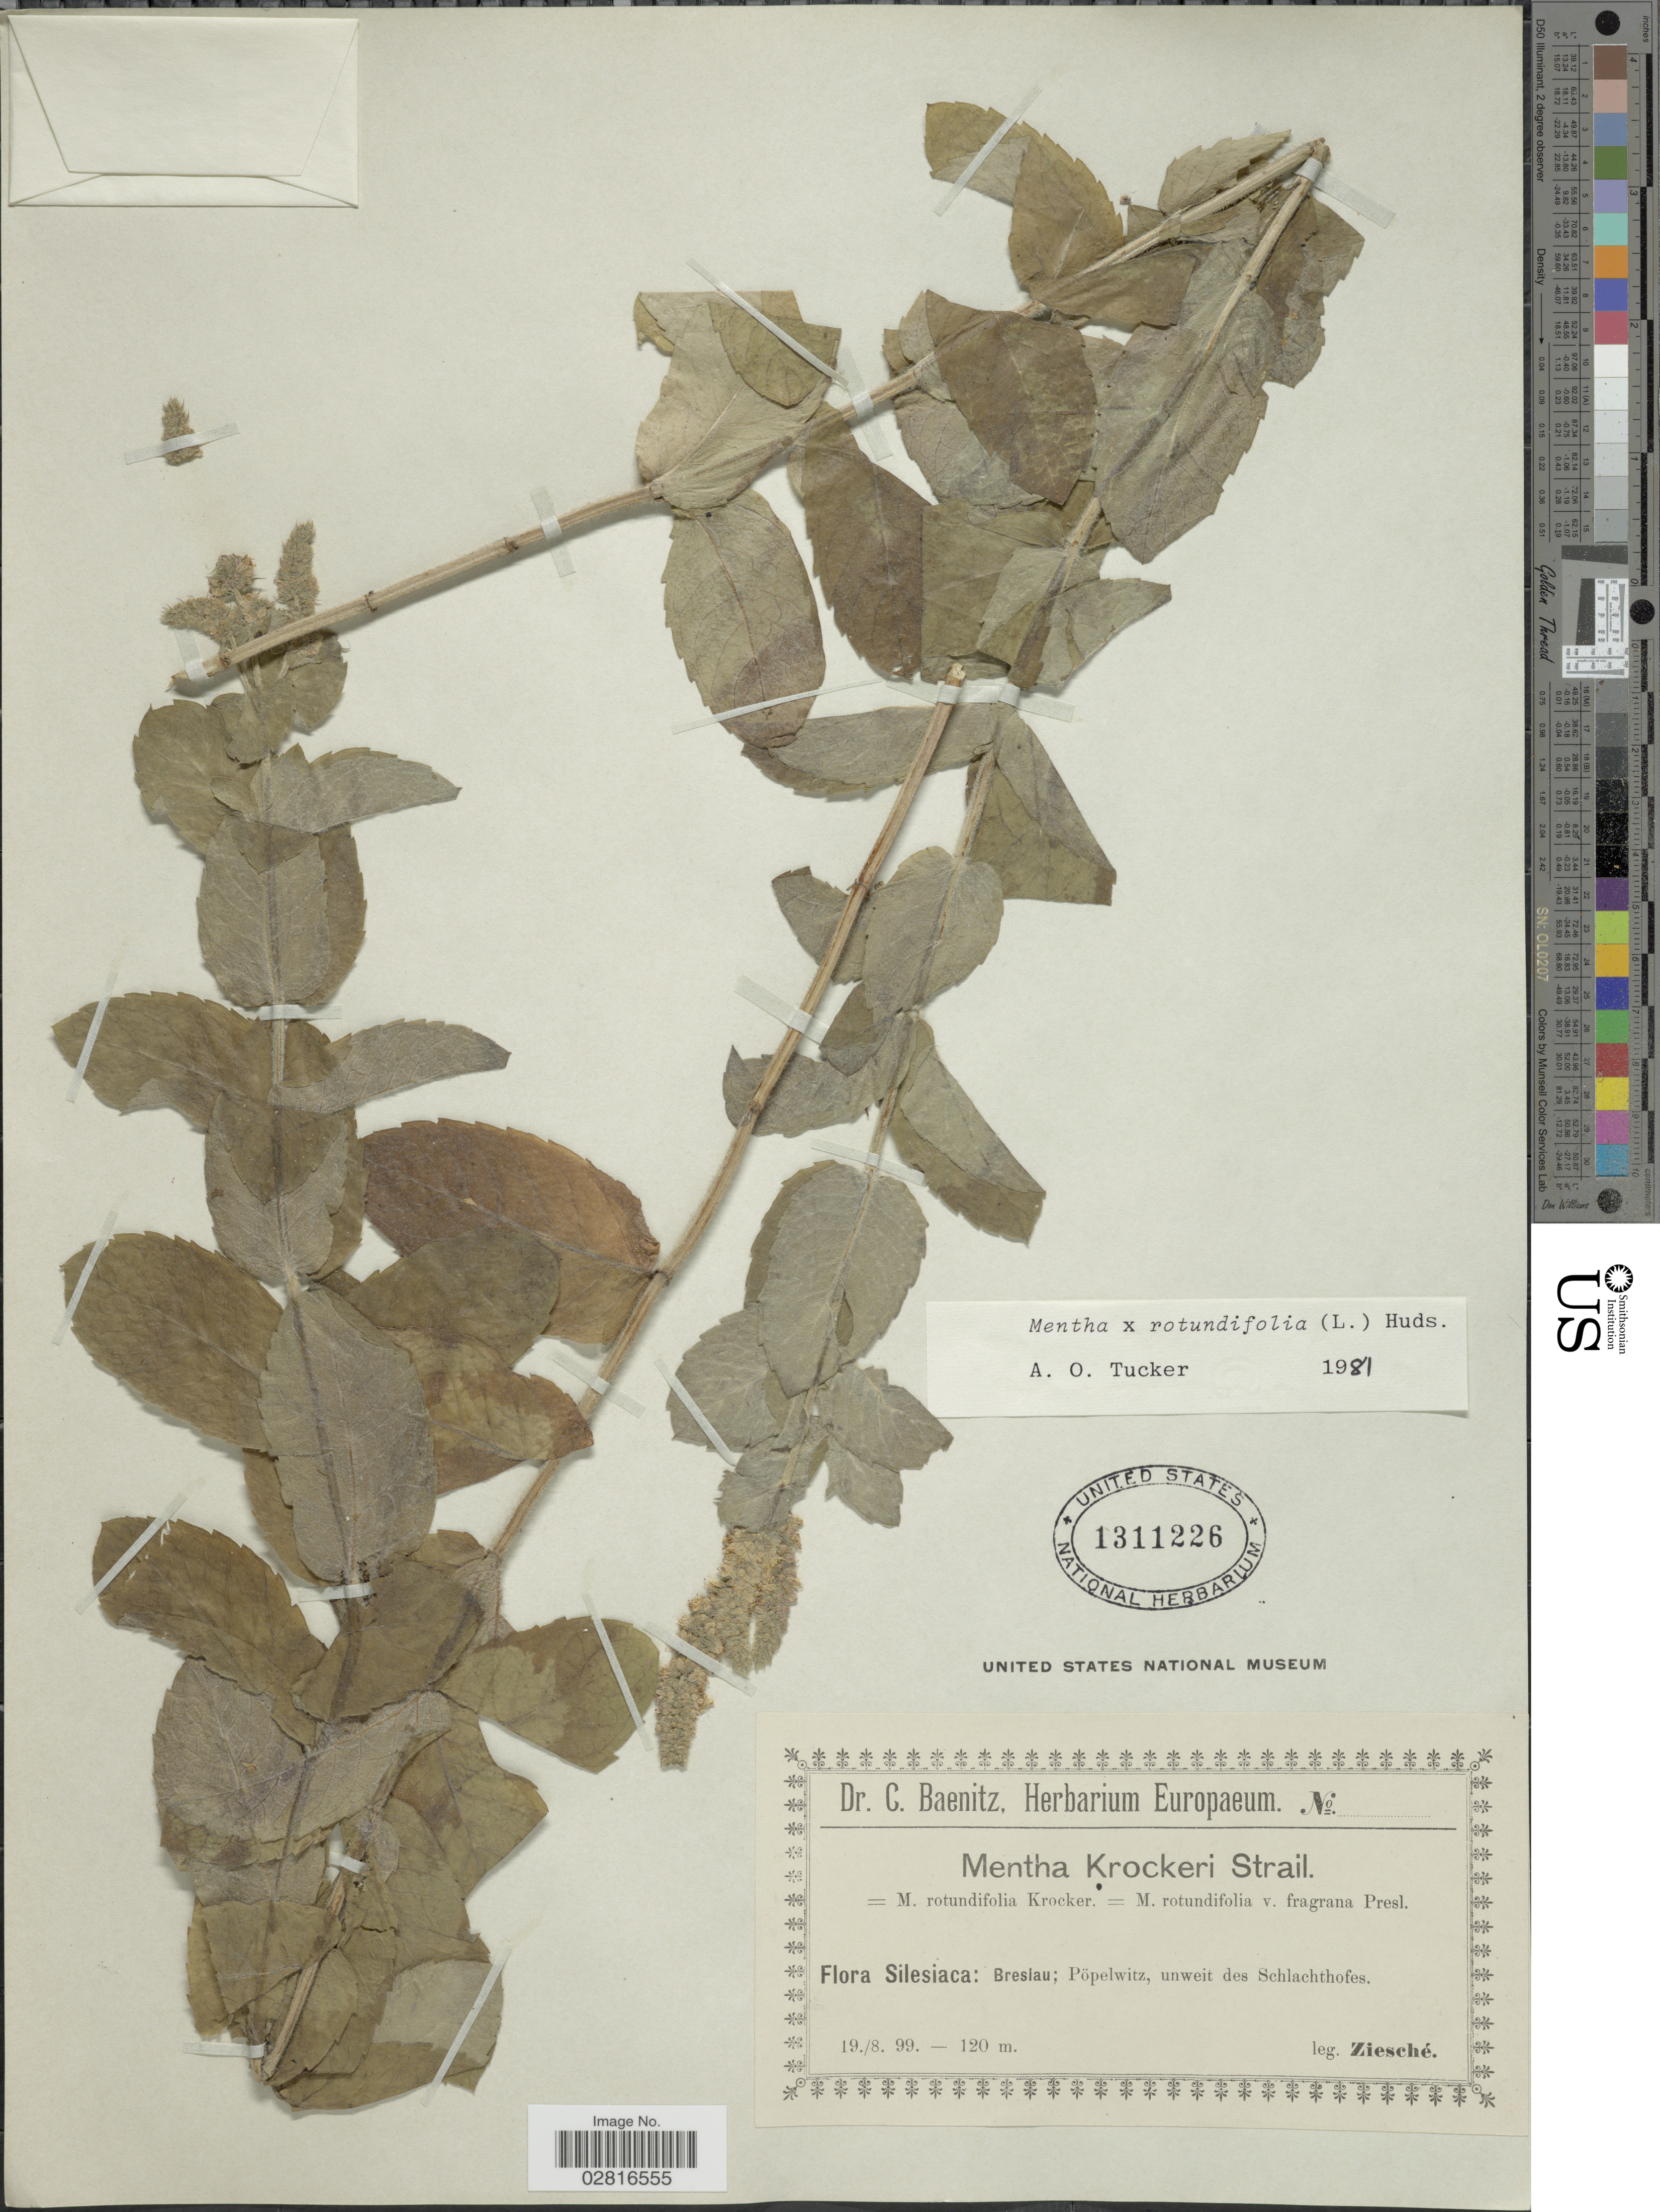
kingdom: Plantae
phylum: Tracheophyta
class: Magnoliopsida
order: Lamiales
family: Lamiaceae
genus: Mentha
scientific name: Mentha rotundifolia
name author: (L.) Huds.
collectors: Ziesché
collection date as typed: Transcribed d/m/y: 19/8/99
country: Poland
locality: Silesiaca: Breslau; Pöpelwitz, unweit des Schlachthofes.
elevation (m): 120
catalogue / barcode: US 1311226